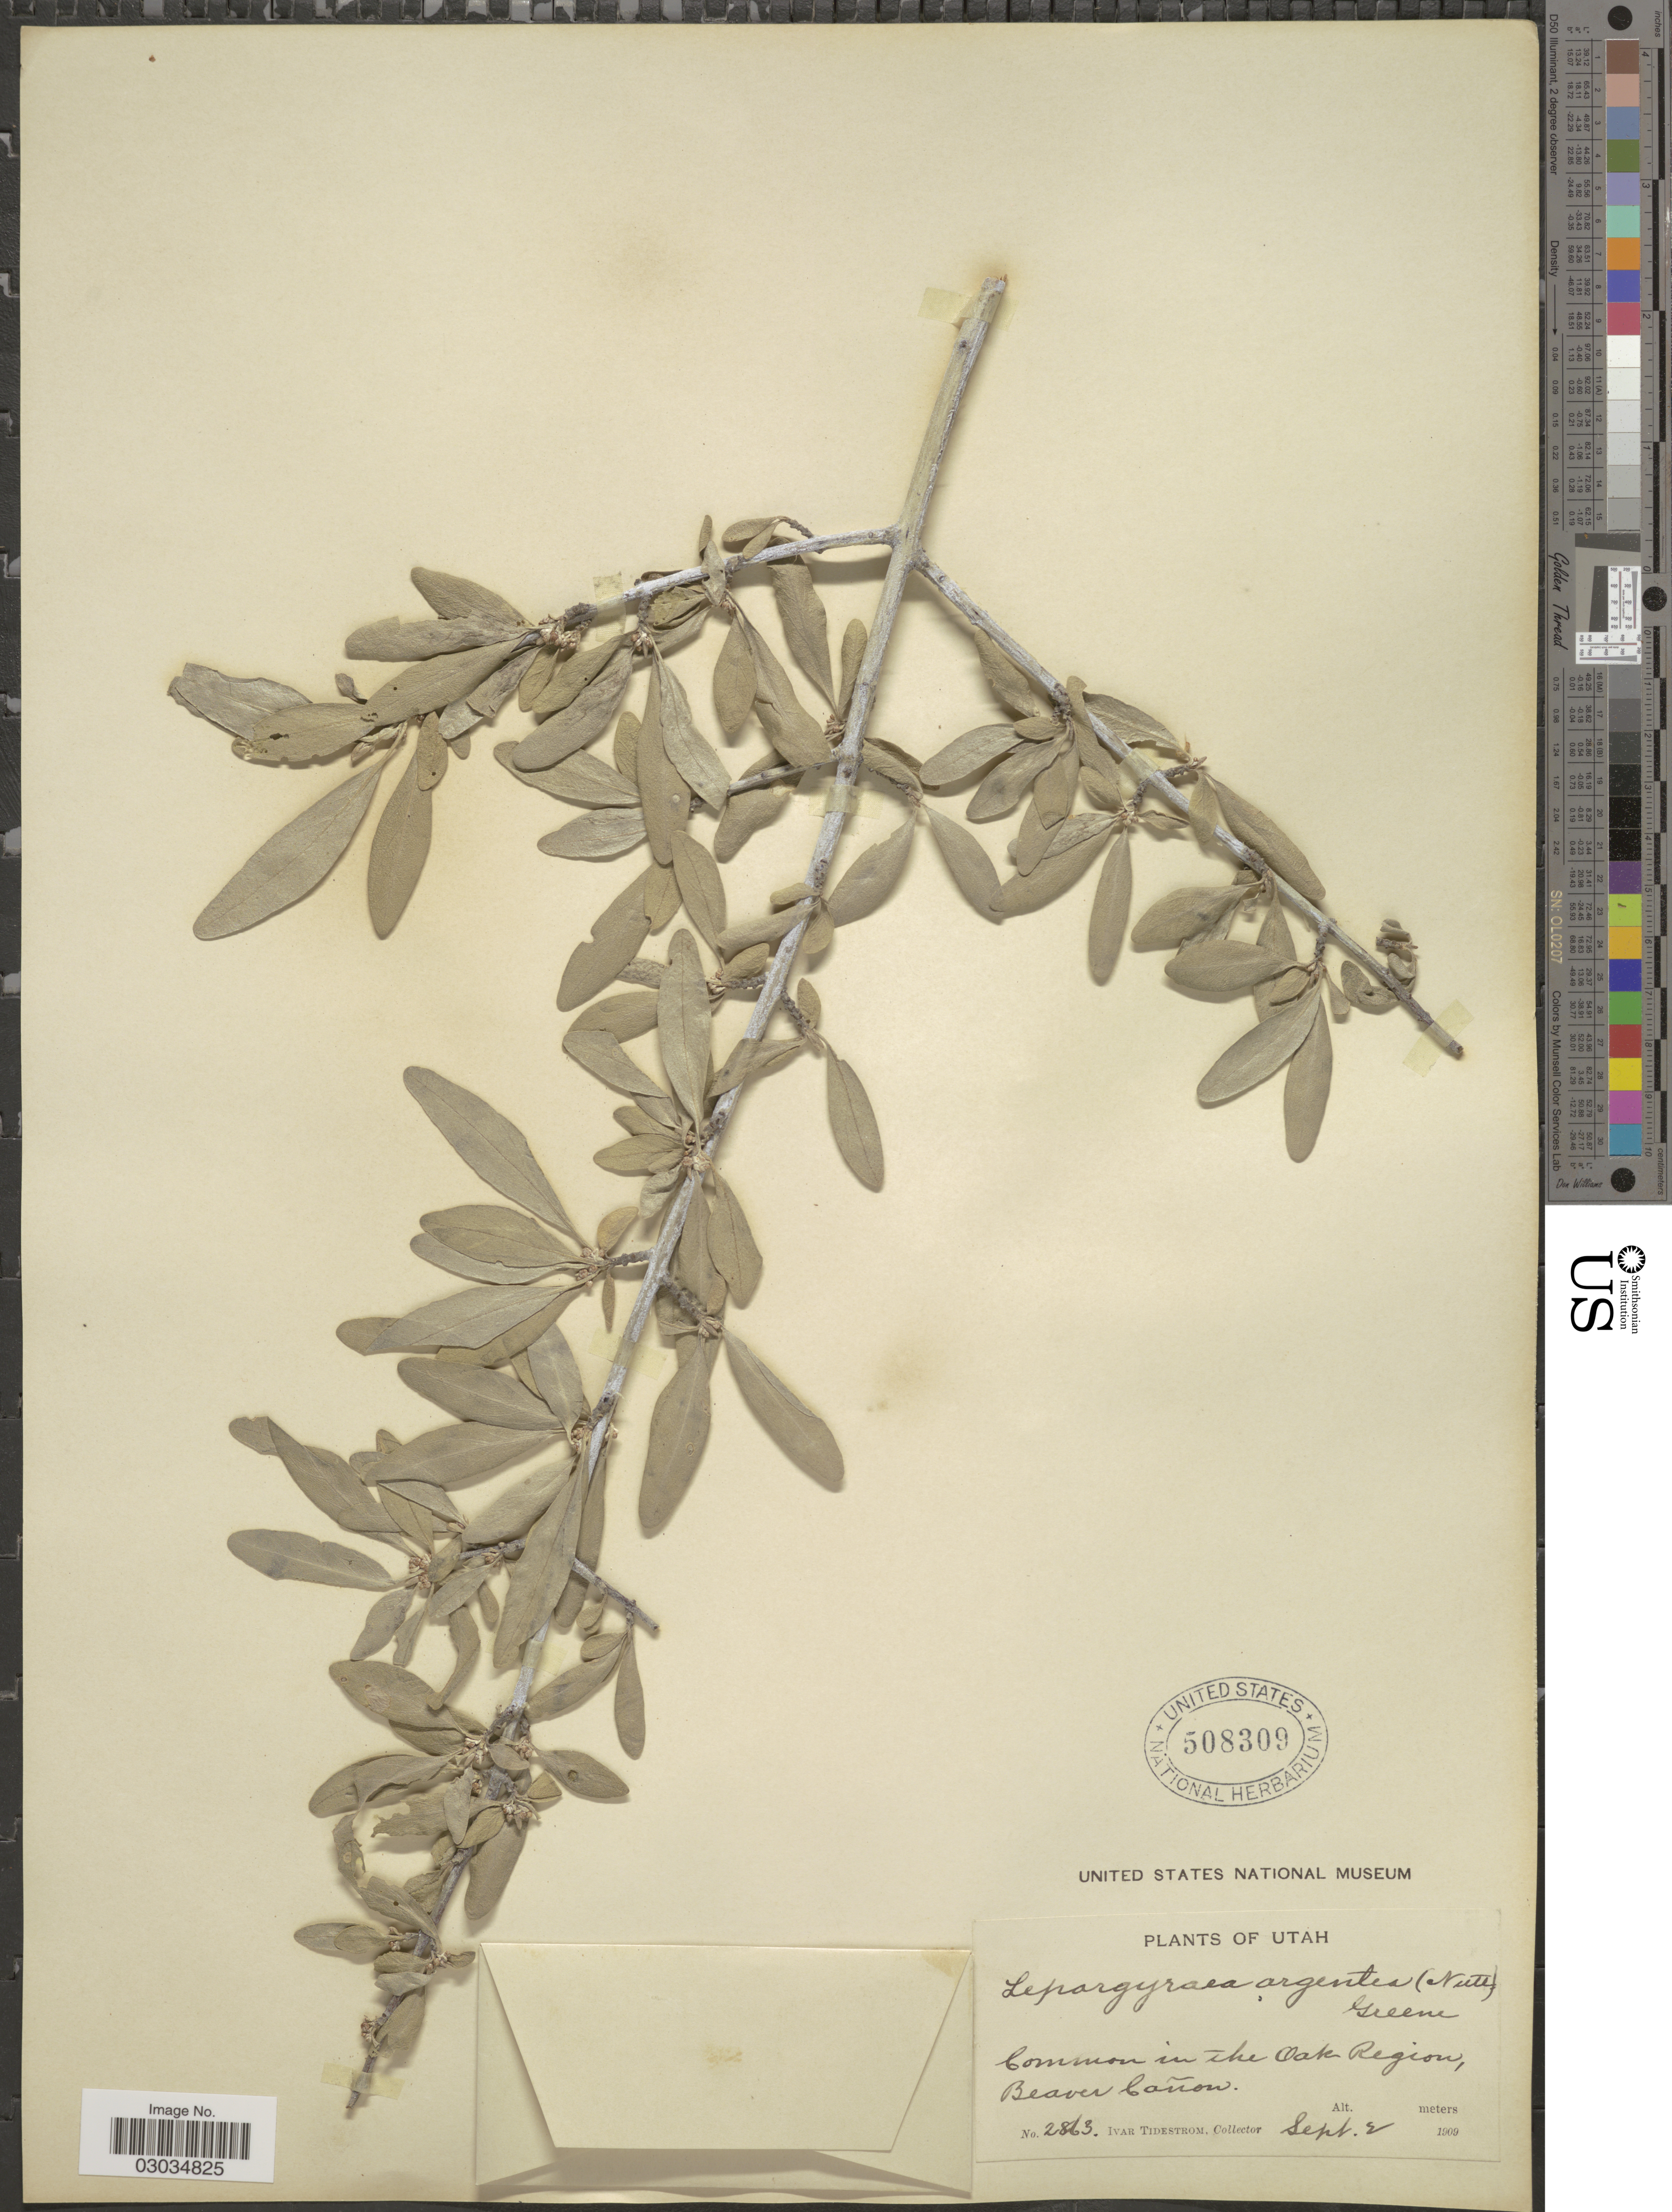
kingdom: Plantae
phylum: Tracheophyta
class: Magnoliopsida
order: Rosales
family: Elaeagnaceae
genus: Shepherdia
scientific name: Shepherdia argentea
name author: (Pursh) Nutt.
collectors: I. F. Tidestrom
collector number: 2863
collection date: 1909-09-02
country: United States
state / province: Utah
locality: Common in the oak Region, Beaver Cañon.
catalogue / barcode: US 508309